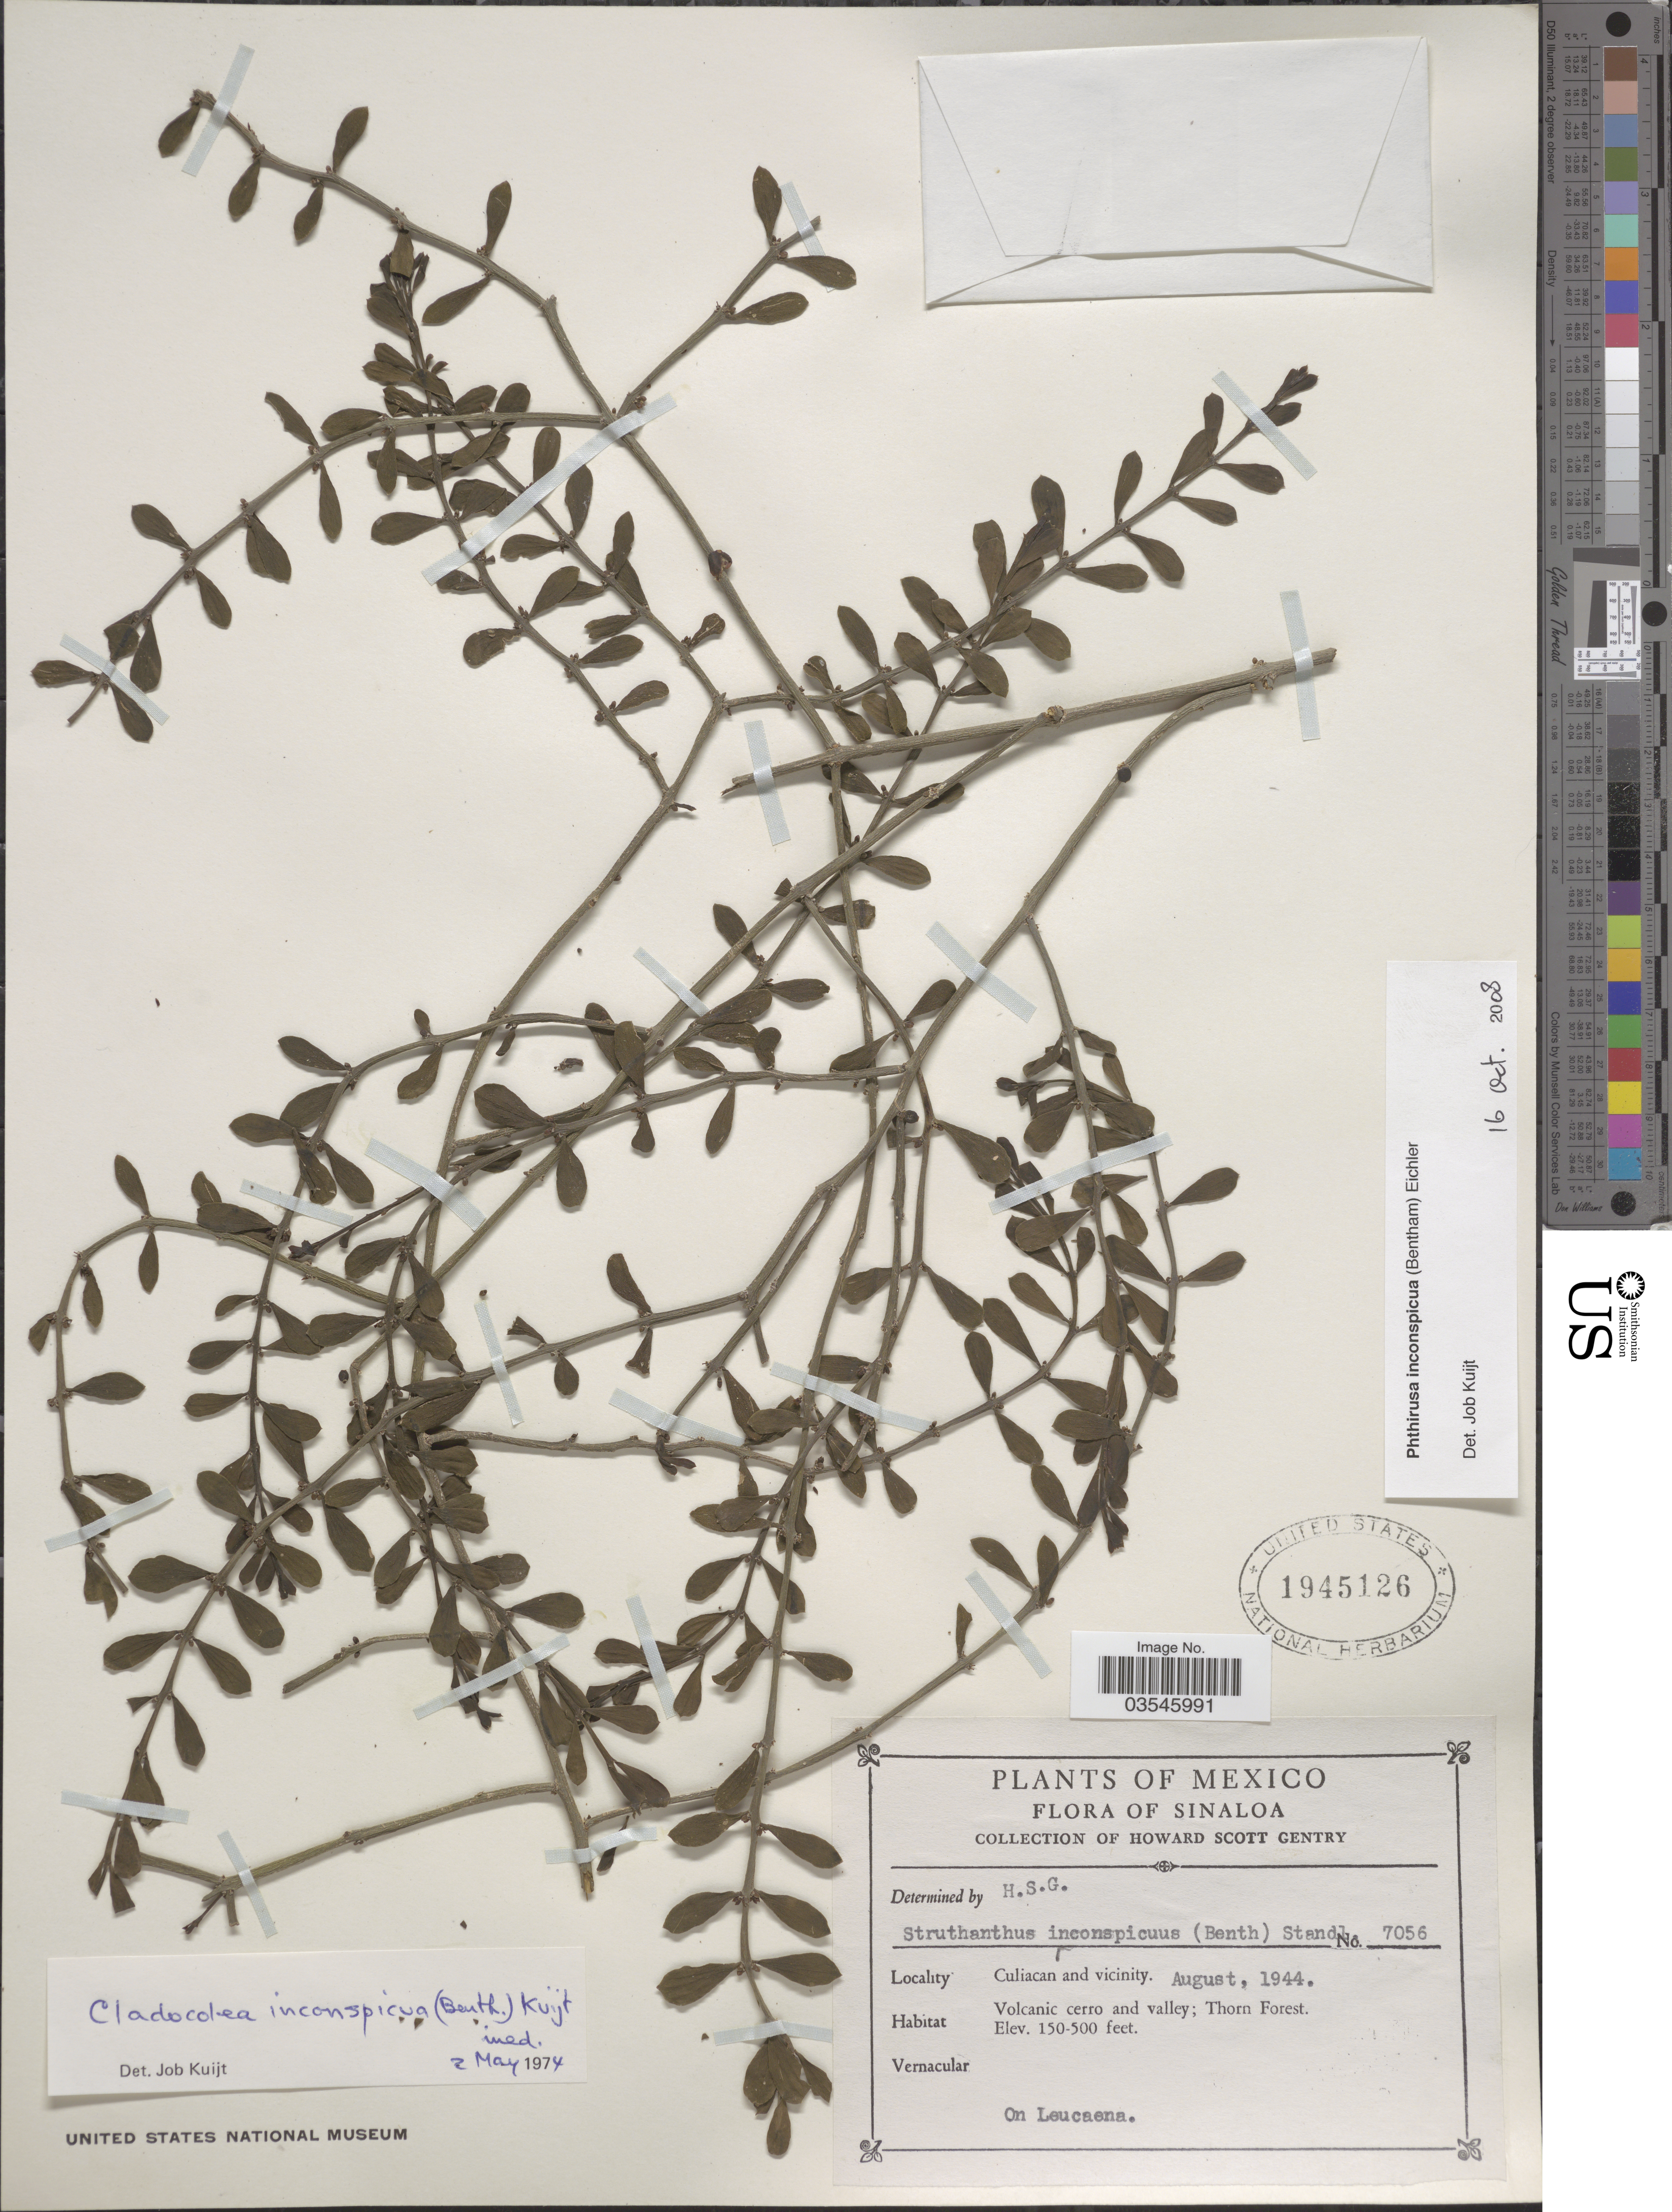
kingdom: Plantae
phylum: Tracheophyta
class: Magnoliopsida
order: Santalales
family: Loranthaceae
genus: Phthirusa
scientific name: Phthirusa inconspicua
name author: (Benth.) Eichler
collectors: H. S. Gentry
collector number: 7056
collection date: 1944-08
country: Mexico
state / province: Sinaloa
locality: Culiacan and vicinity. Volcanic cerro and valley.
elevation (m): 46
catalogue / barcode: US 1945126